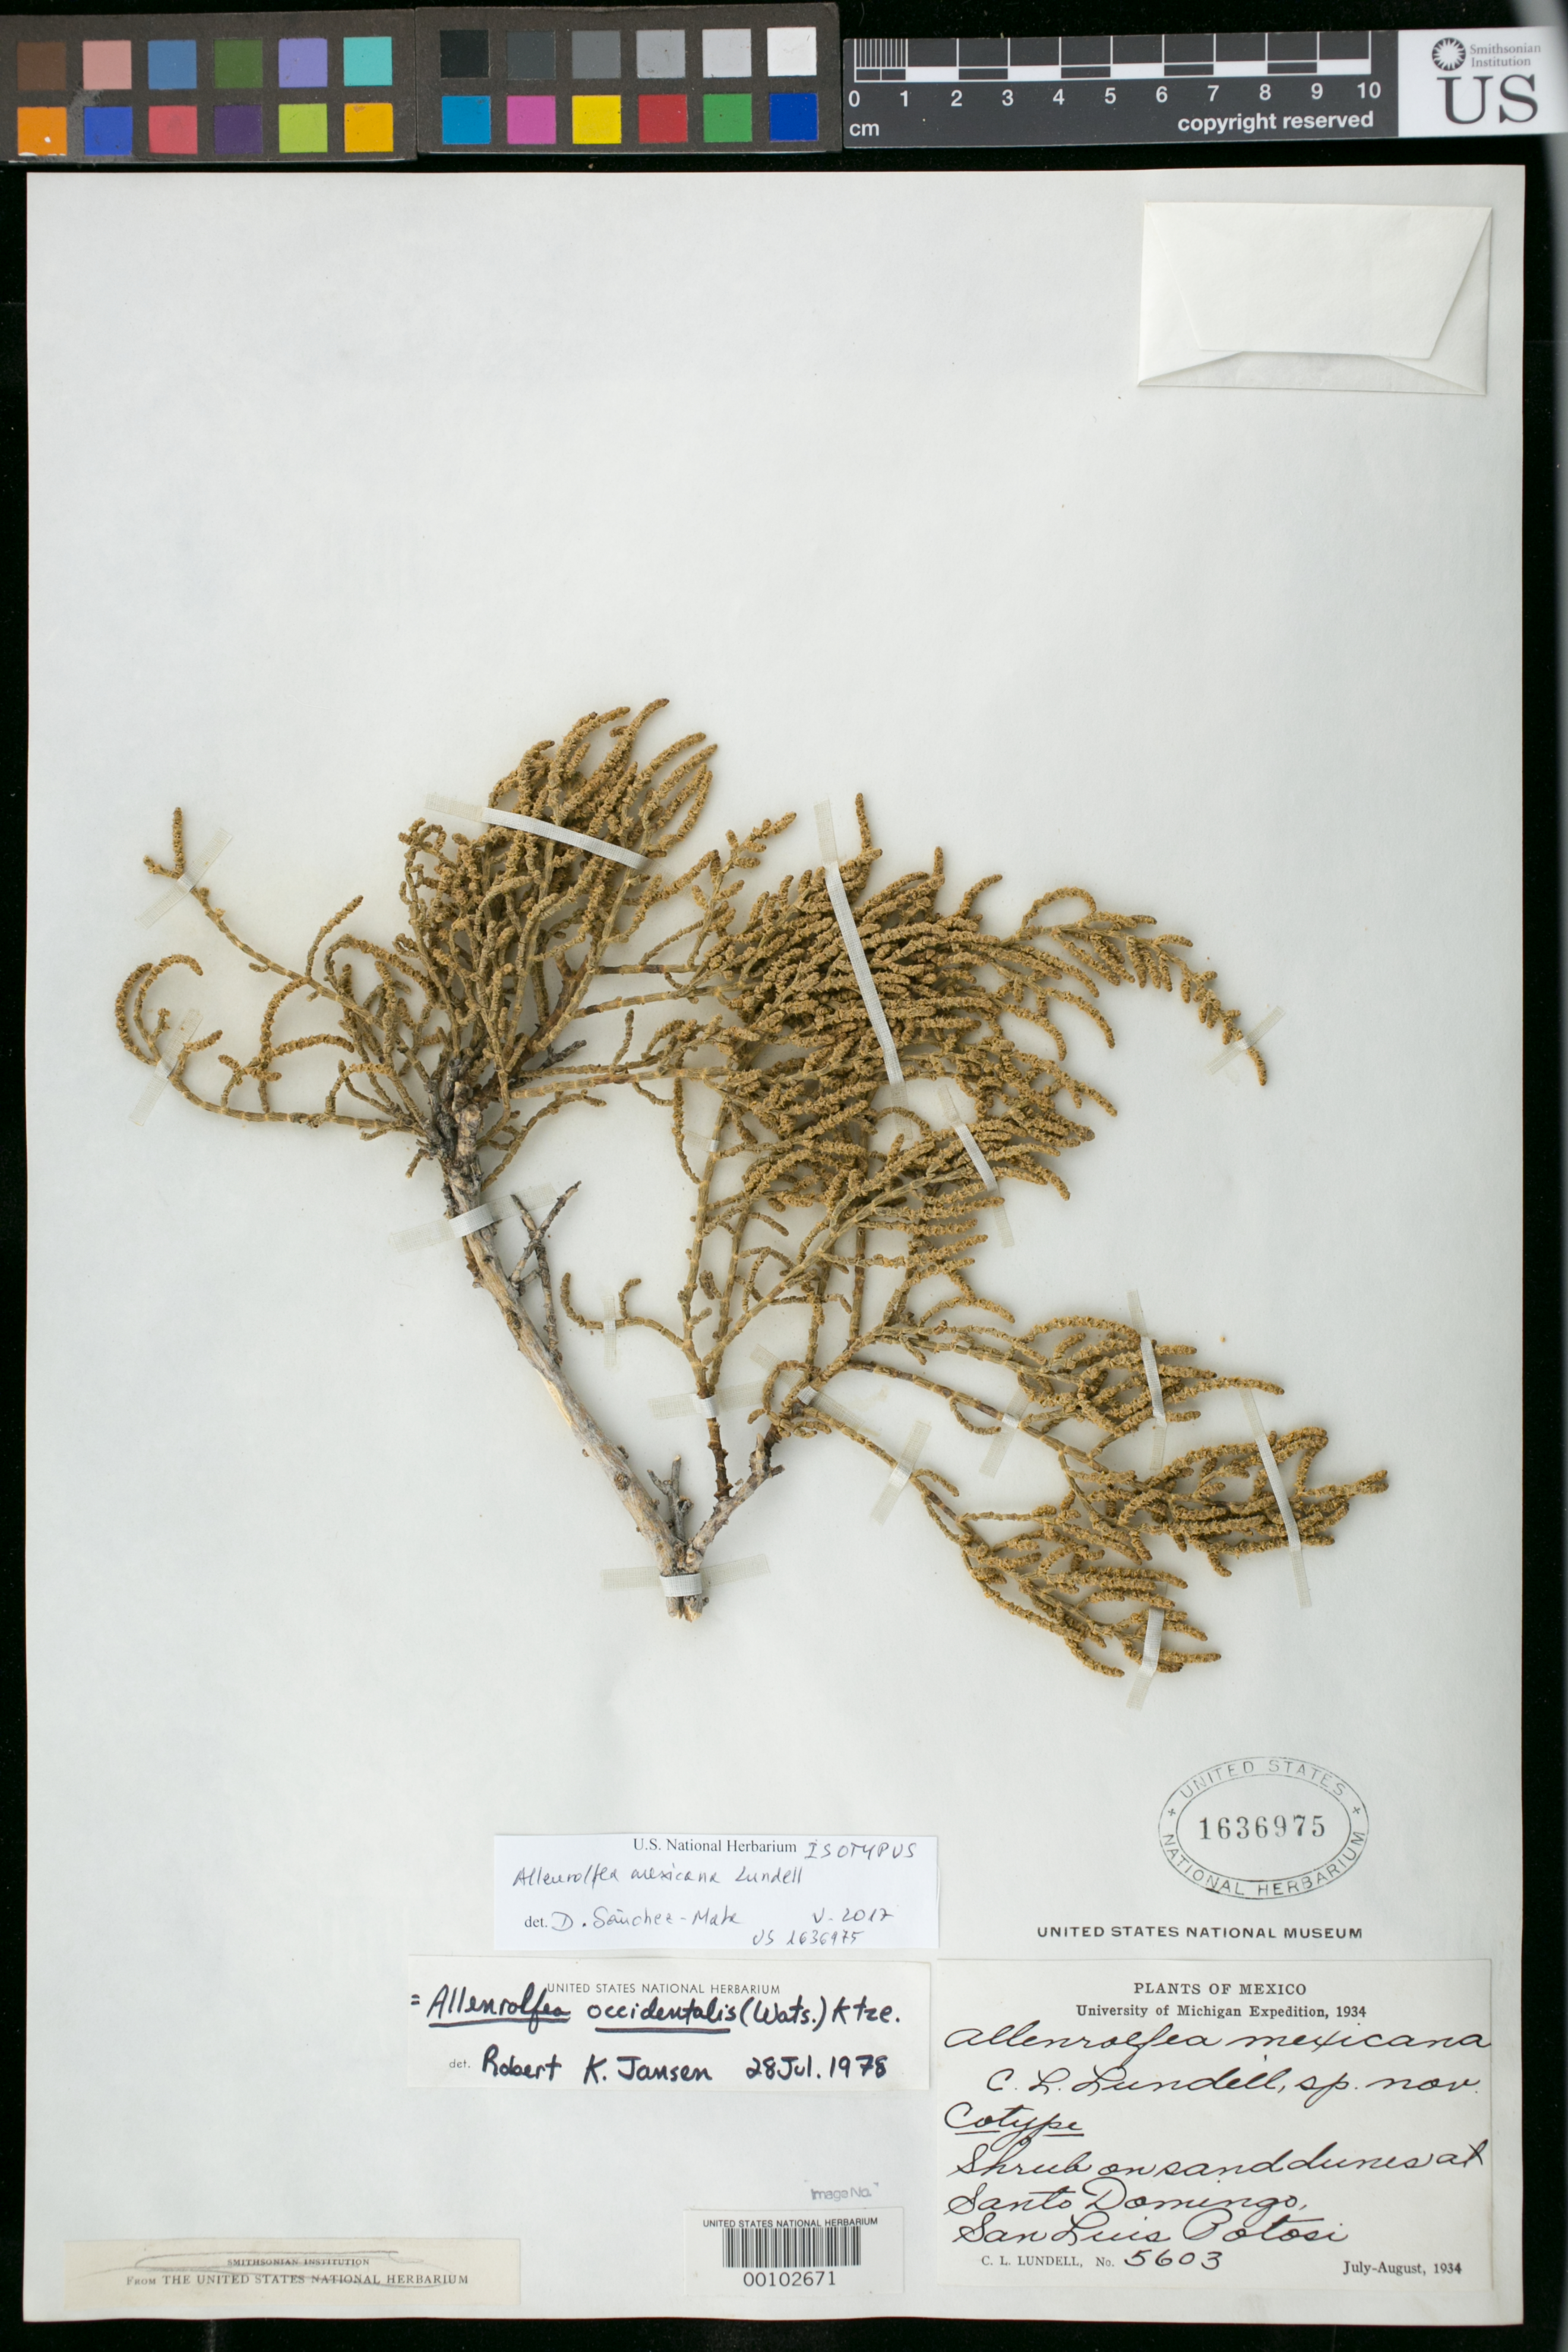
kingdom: Plantae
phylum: Tracheophyta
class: Magnoliopsida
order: Caryophyllales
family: Amaranthaceae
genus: Allenrolfea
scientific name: Allenrolfea mexicana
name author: Lundell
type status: Isotype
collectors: C. L. Lundell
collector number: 5603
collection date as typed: Jul 1934 to -- Aug 1934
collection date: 1934-07/1934-08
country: Mexico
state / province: San Luis Potosi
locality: Santo Domingo.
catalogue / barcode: US 1636975